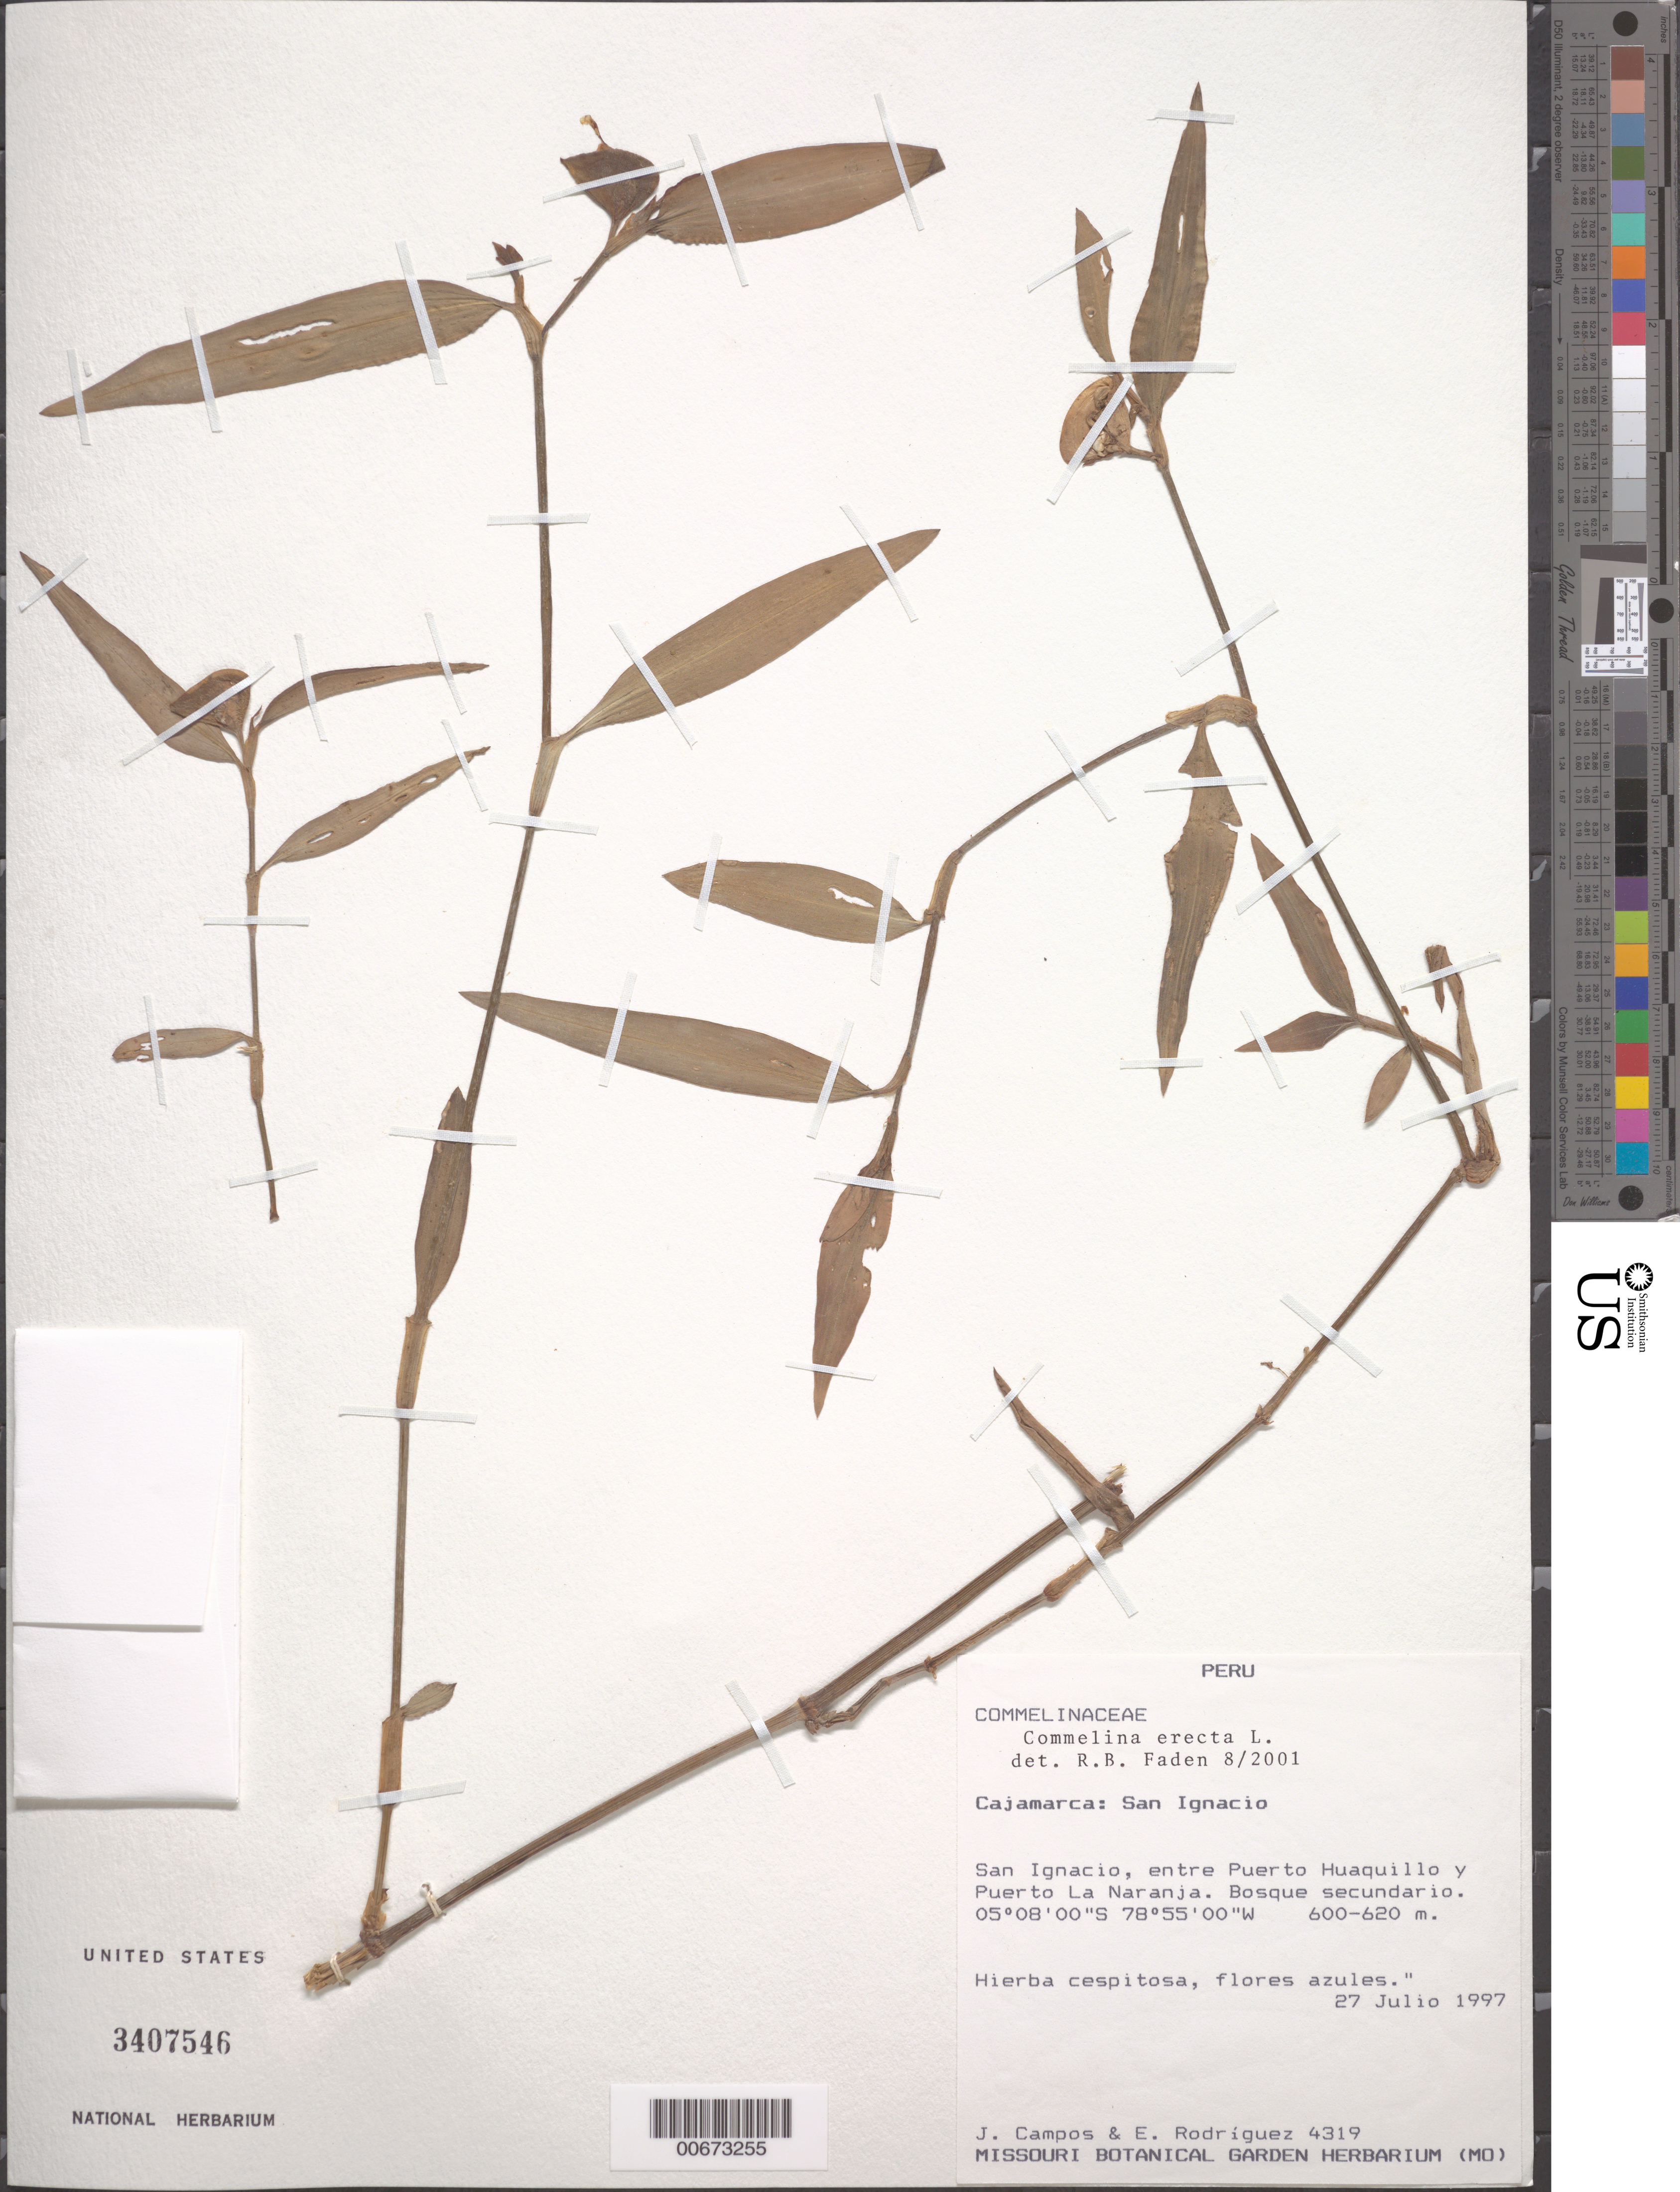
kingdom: Plantae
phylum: Tracheophyta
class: Liliopsida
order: Commelinales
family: Commelinaceae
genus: Commelina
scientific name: Commelina erecta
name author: L.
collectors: J. Campos & E. Rodriguez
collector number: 4319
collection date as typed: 27 Jul 1997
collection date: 1997-07-27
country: Peru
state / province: Cajamarca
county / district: San Ignacio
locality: San Ignacio, between Puerto Huaquillo and Puerto La Naranja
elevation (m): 600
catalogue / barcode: US 3407546